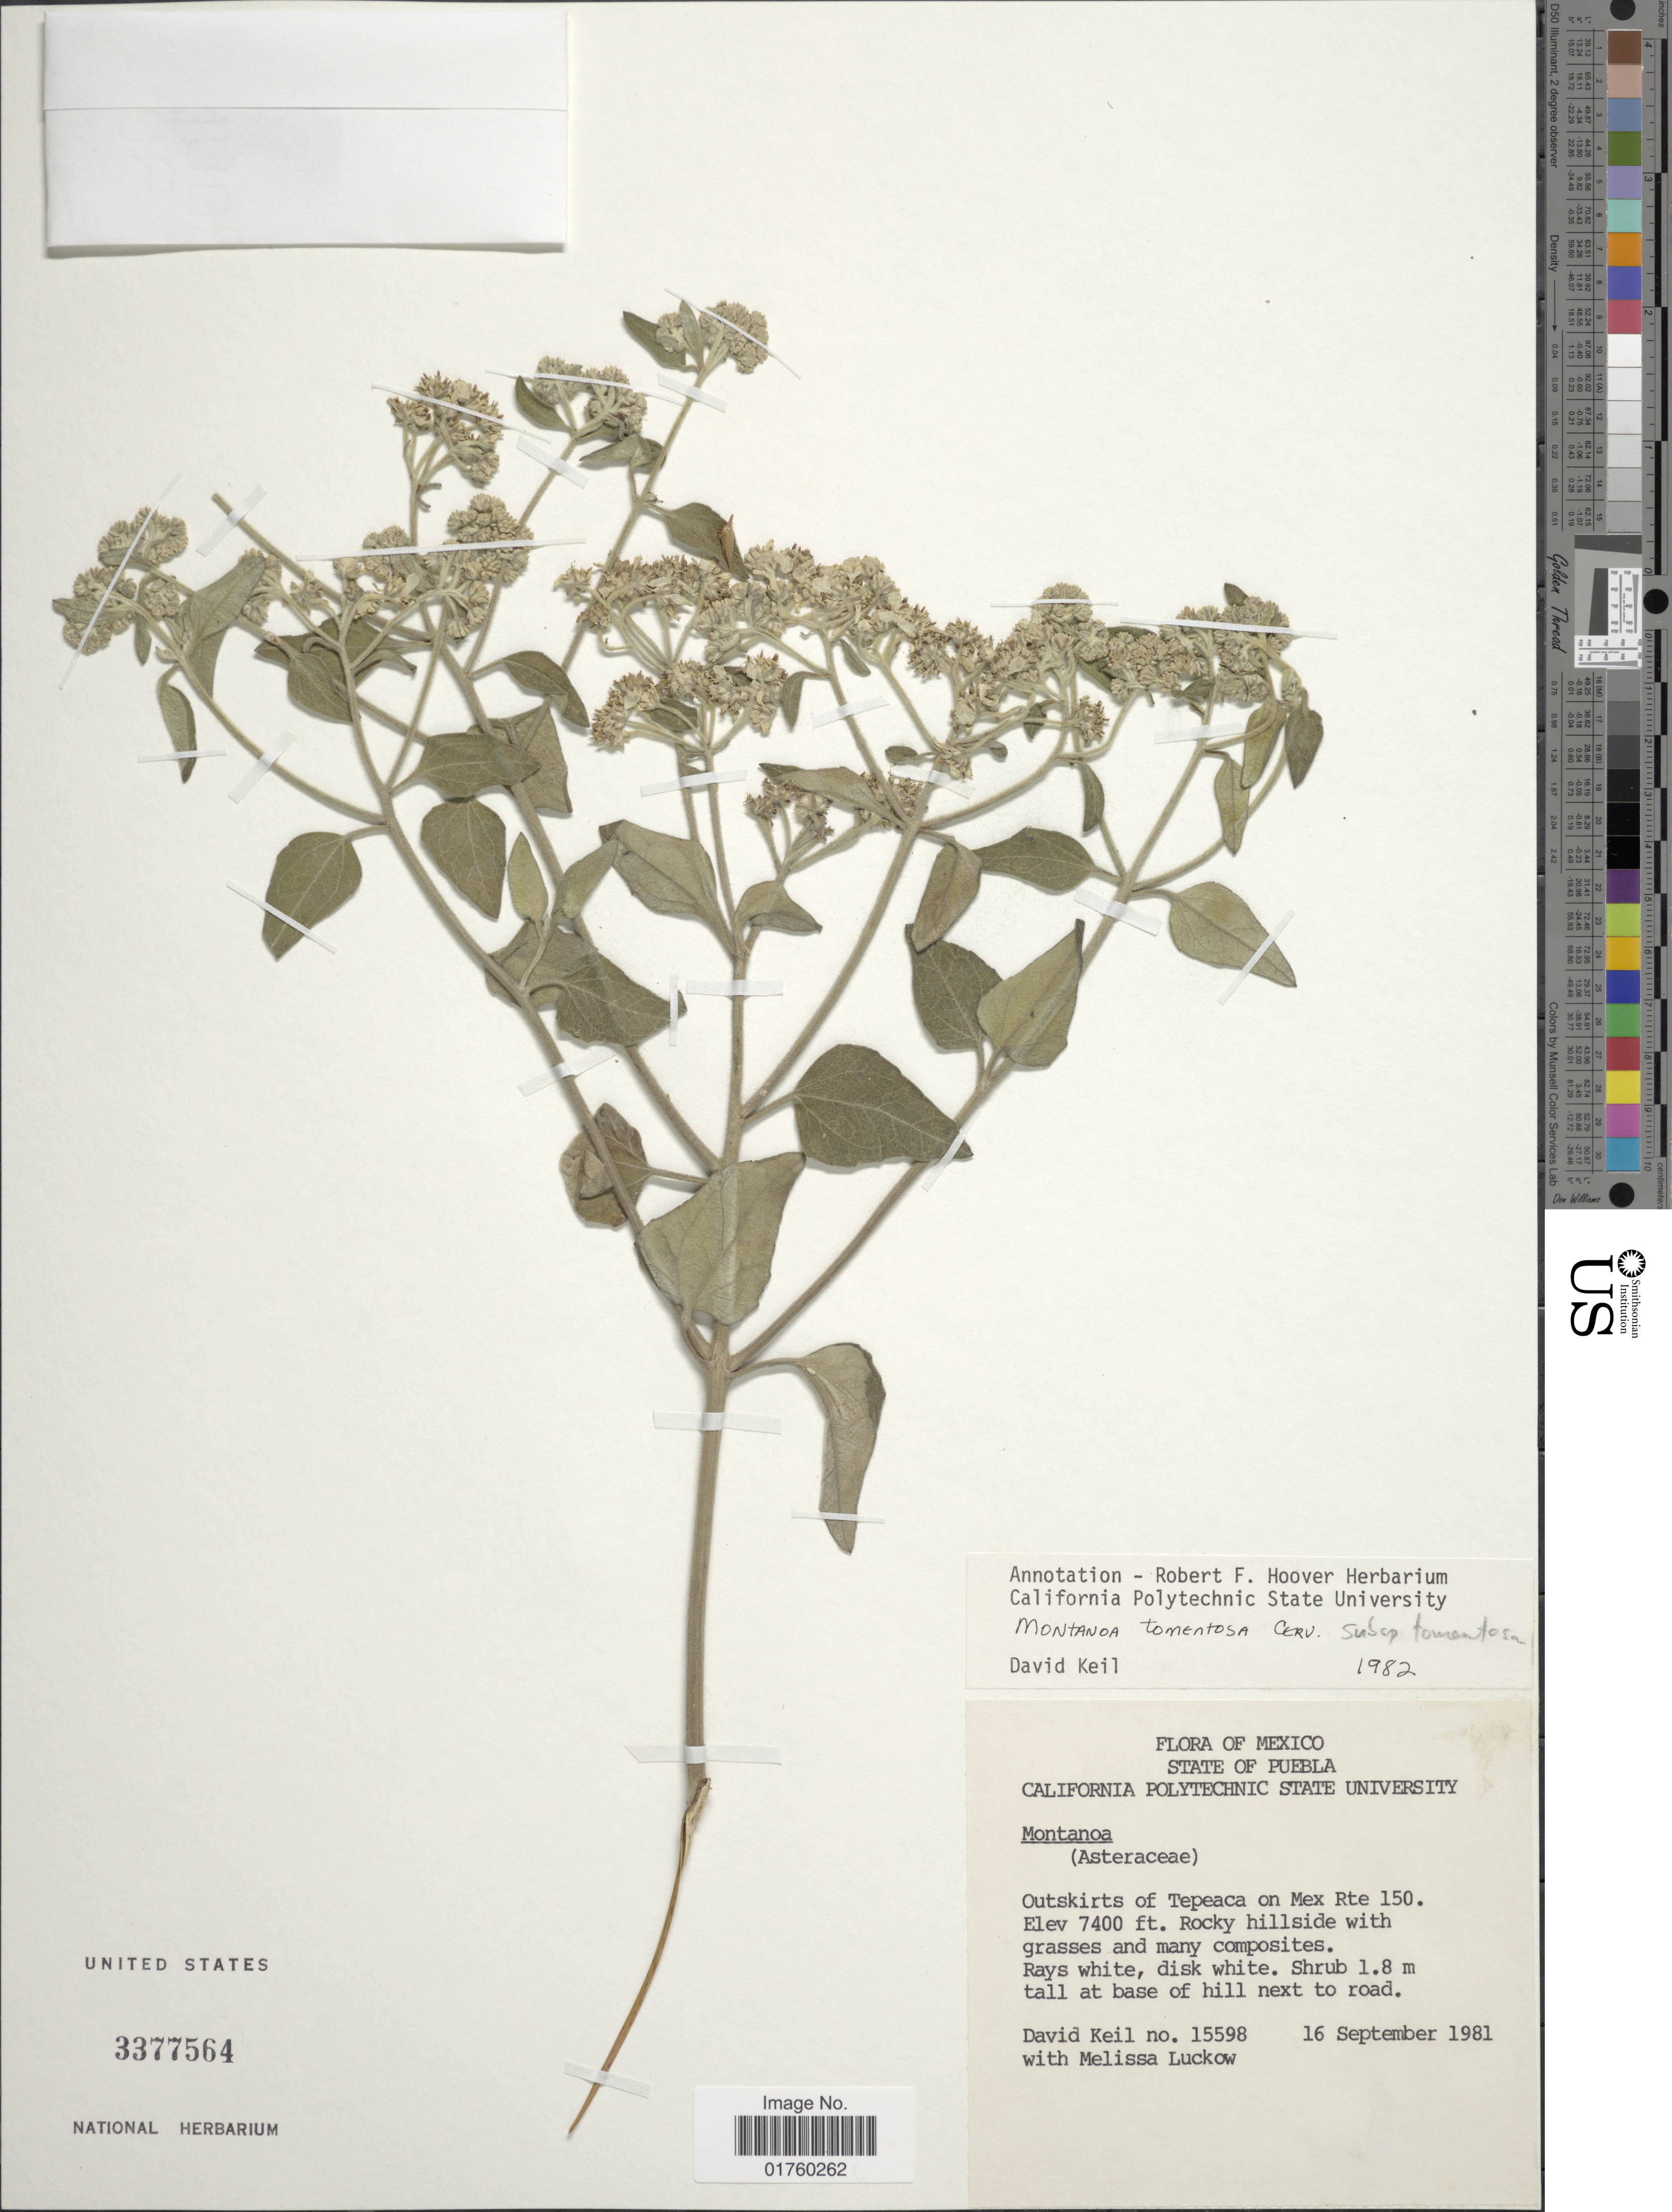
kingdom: Plantae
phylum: Tracheophyta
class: Magnoliopsida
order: Asterales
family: Asteraceae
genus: Montanoa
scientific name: Montanoa tomentosa subsp. tomentosa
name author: Cerv.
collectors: D. J. Keil & M. A. Luckow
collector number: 15598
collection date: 1981-09-16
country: Mexico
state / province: Puebla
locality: Outskirts of Tepeaca on Mex Rte 150, rocky hillside with grasses and many composites, at base of hill next to road.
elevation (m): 2256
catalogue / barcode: US 3377564